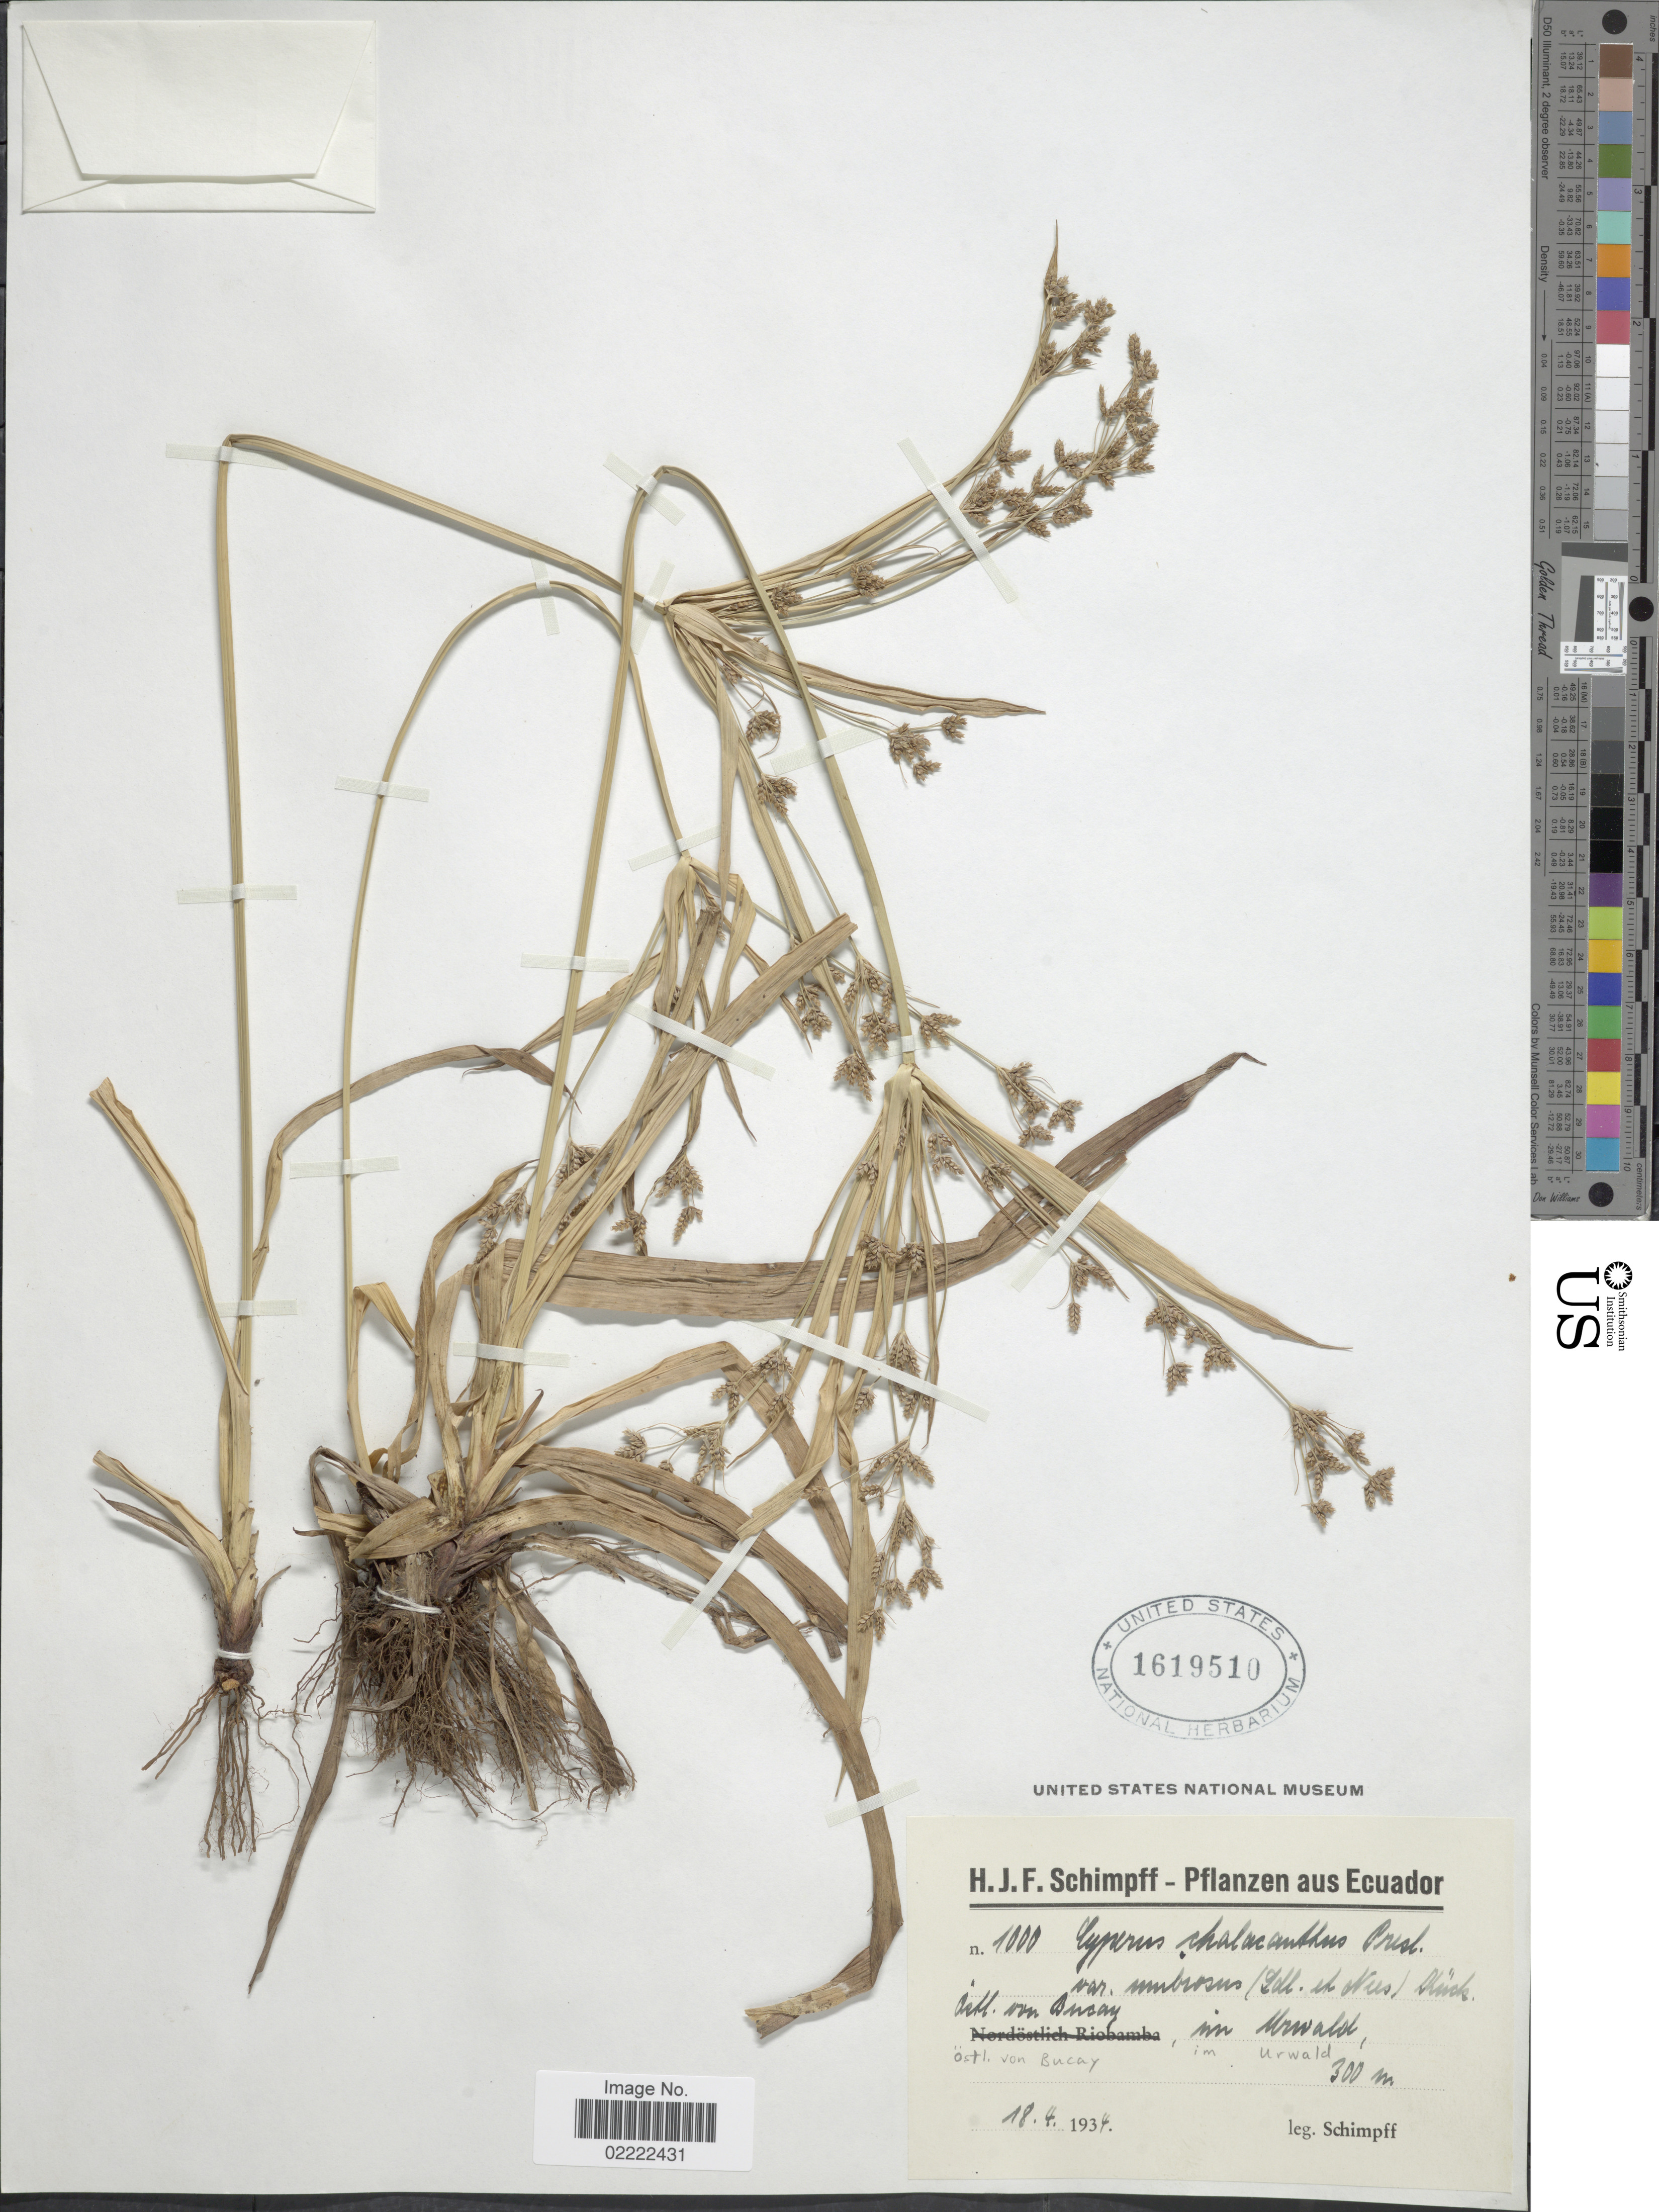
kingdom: Plantae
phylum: Tracheophyta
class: Liliopsida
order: Poales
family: Cyperaceae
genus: Cyperus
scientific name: Cyperus laxus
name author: Lam.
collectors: Schimpff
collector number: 1000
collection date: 1934-04-18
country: Ecuador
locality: Ostl. von Bucay im Urwald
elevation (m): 300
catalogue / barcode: US 1619510